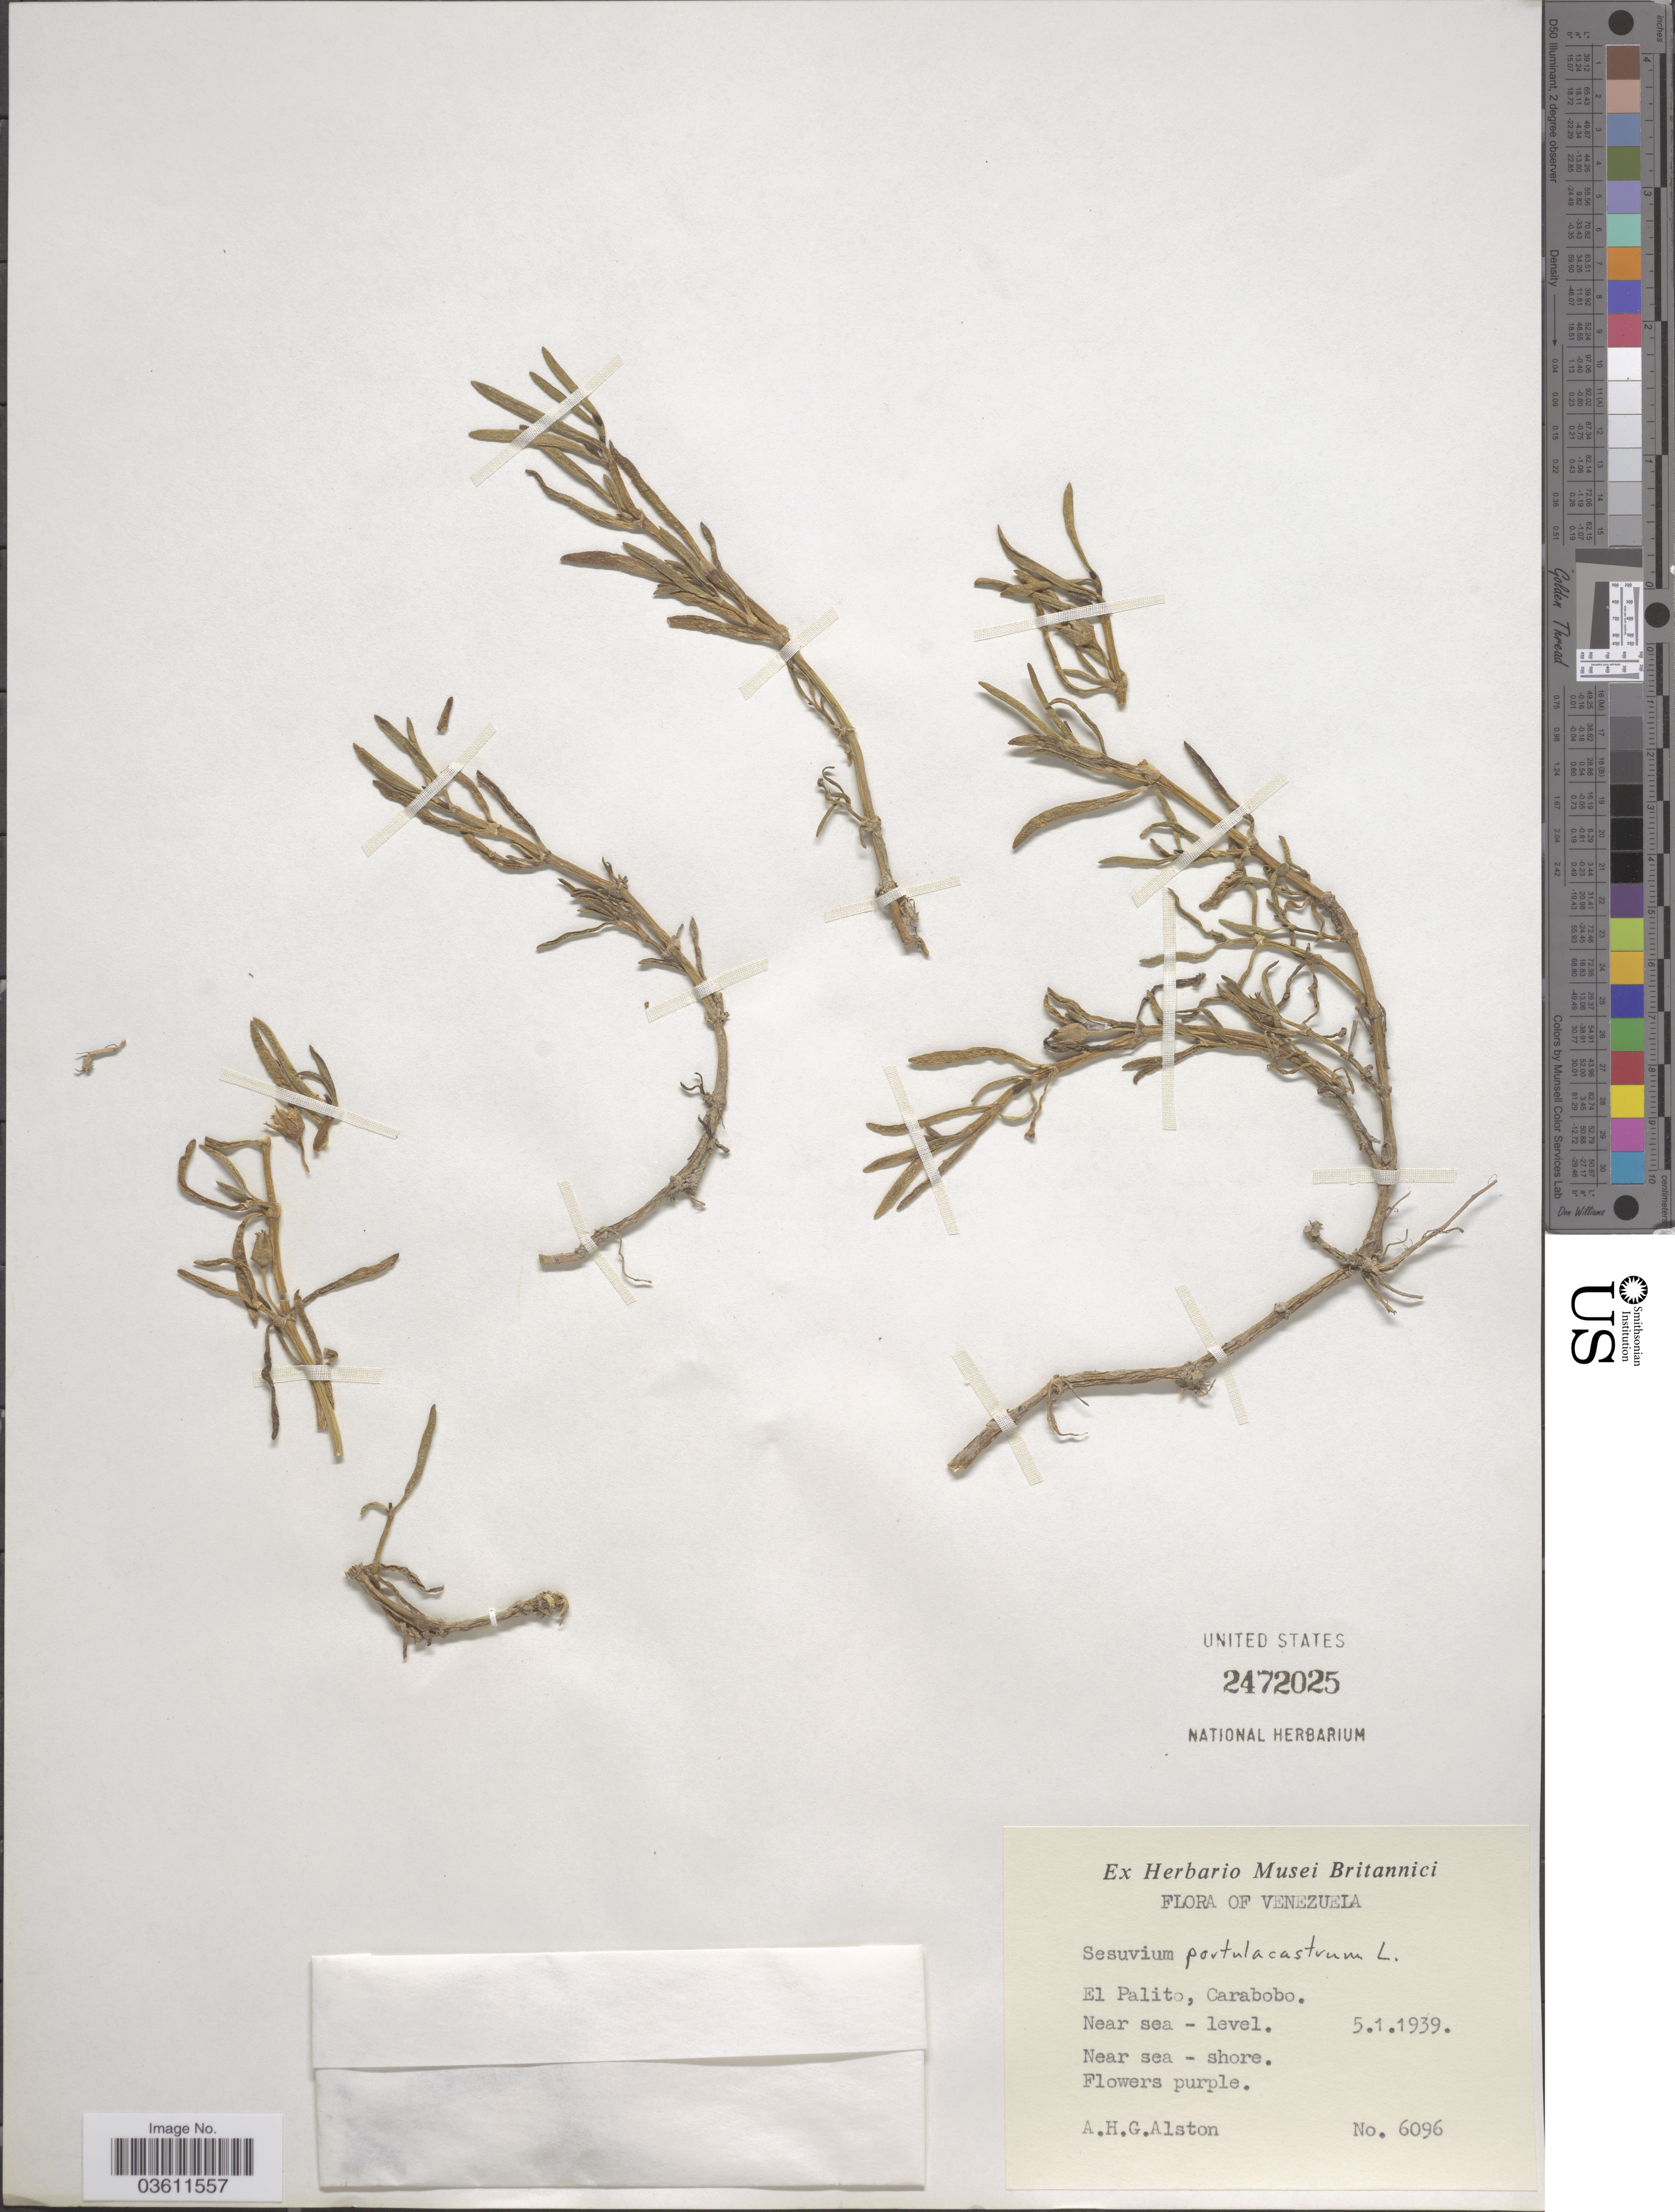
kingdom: Plantae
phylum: Tracheophyta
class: Magnoliopsida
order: Caryophyllales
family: Aizoaceae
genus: Sesuvium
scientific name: Sesuvium portulacastrum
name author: (L.) L.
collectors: A. H. Alston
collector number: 6096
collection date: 1939-01-05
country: Venezuela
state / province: Carabobo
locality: El Palito.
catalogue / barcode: US 2472025